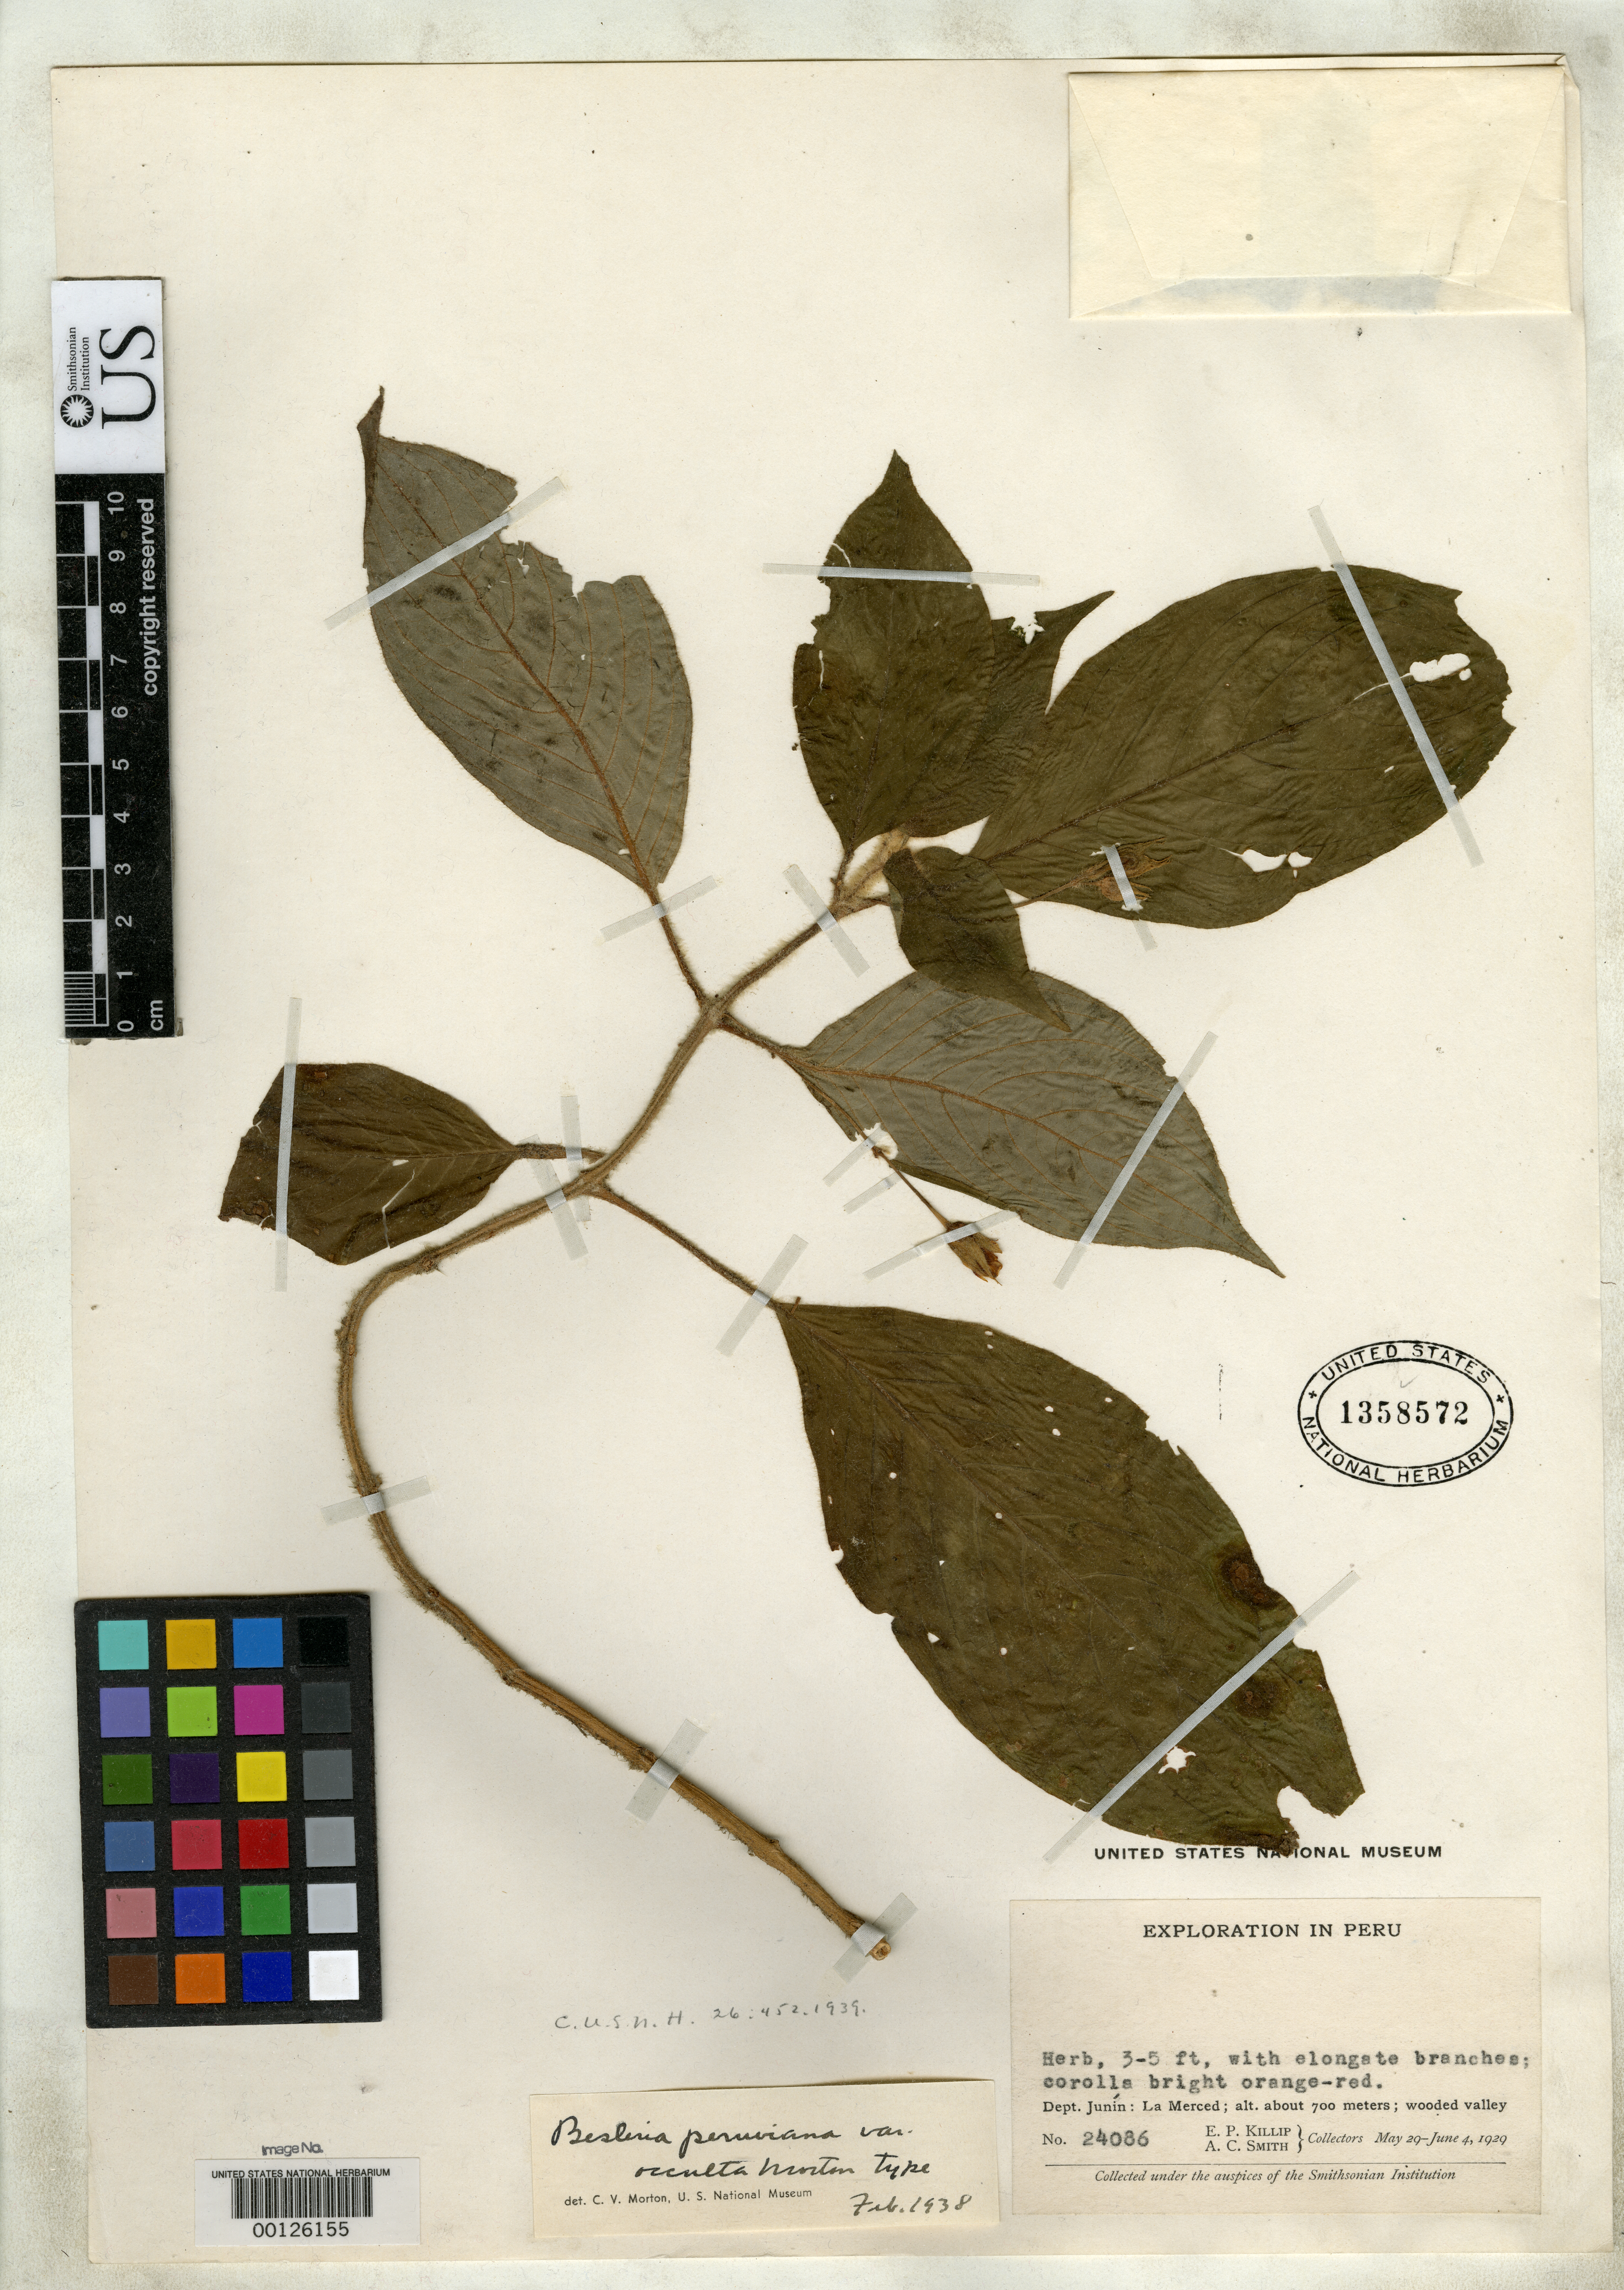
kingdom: Plantae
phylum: Tracheophyta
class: Magnoliopsida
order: Lamiales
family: Gesneriaceae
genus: Besleria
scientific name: Besleria peruviana var. occulta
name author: C.V. Morton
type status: Holotype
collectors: E. P. Killip & A. C. Smith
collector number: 24086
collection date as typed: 29 May 1929 to 04 Jun 1929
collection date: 1929-05-29/1929-06-04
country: Peru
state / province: Junín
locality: La Merced.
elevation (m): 700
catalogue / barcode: US 1358572